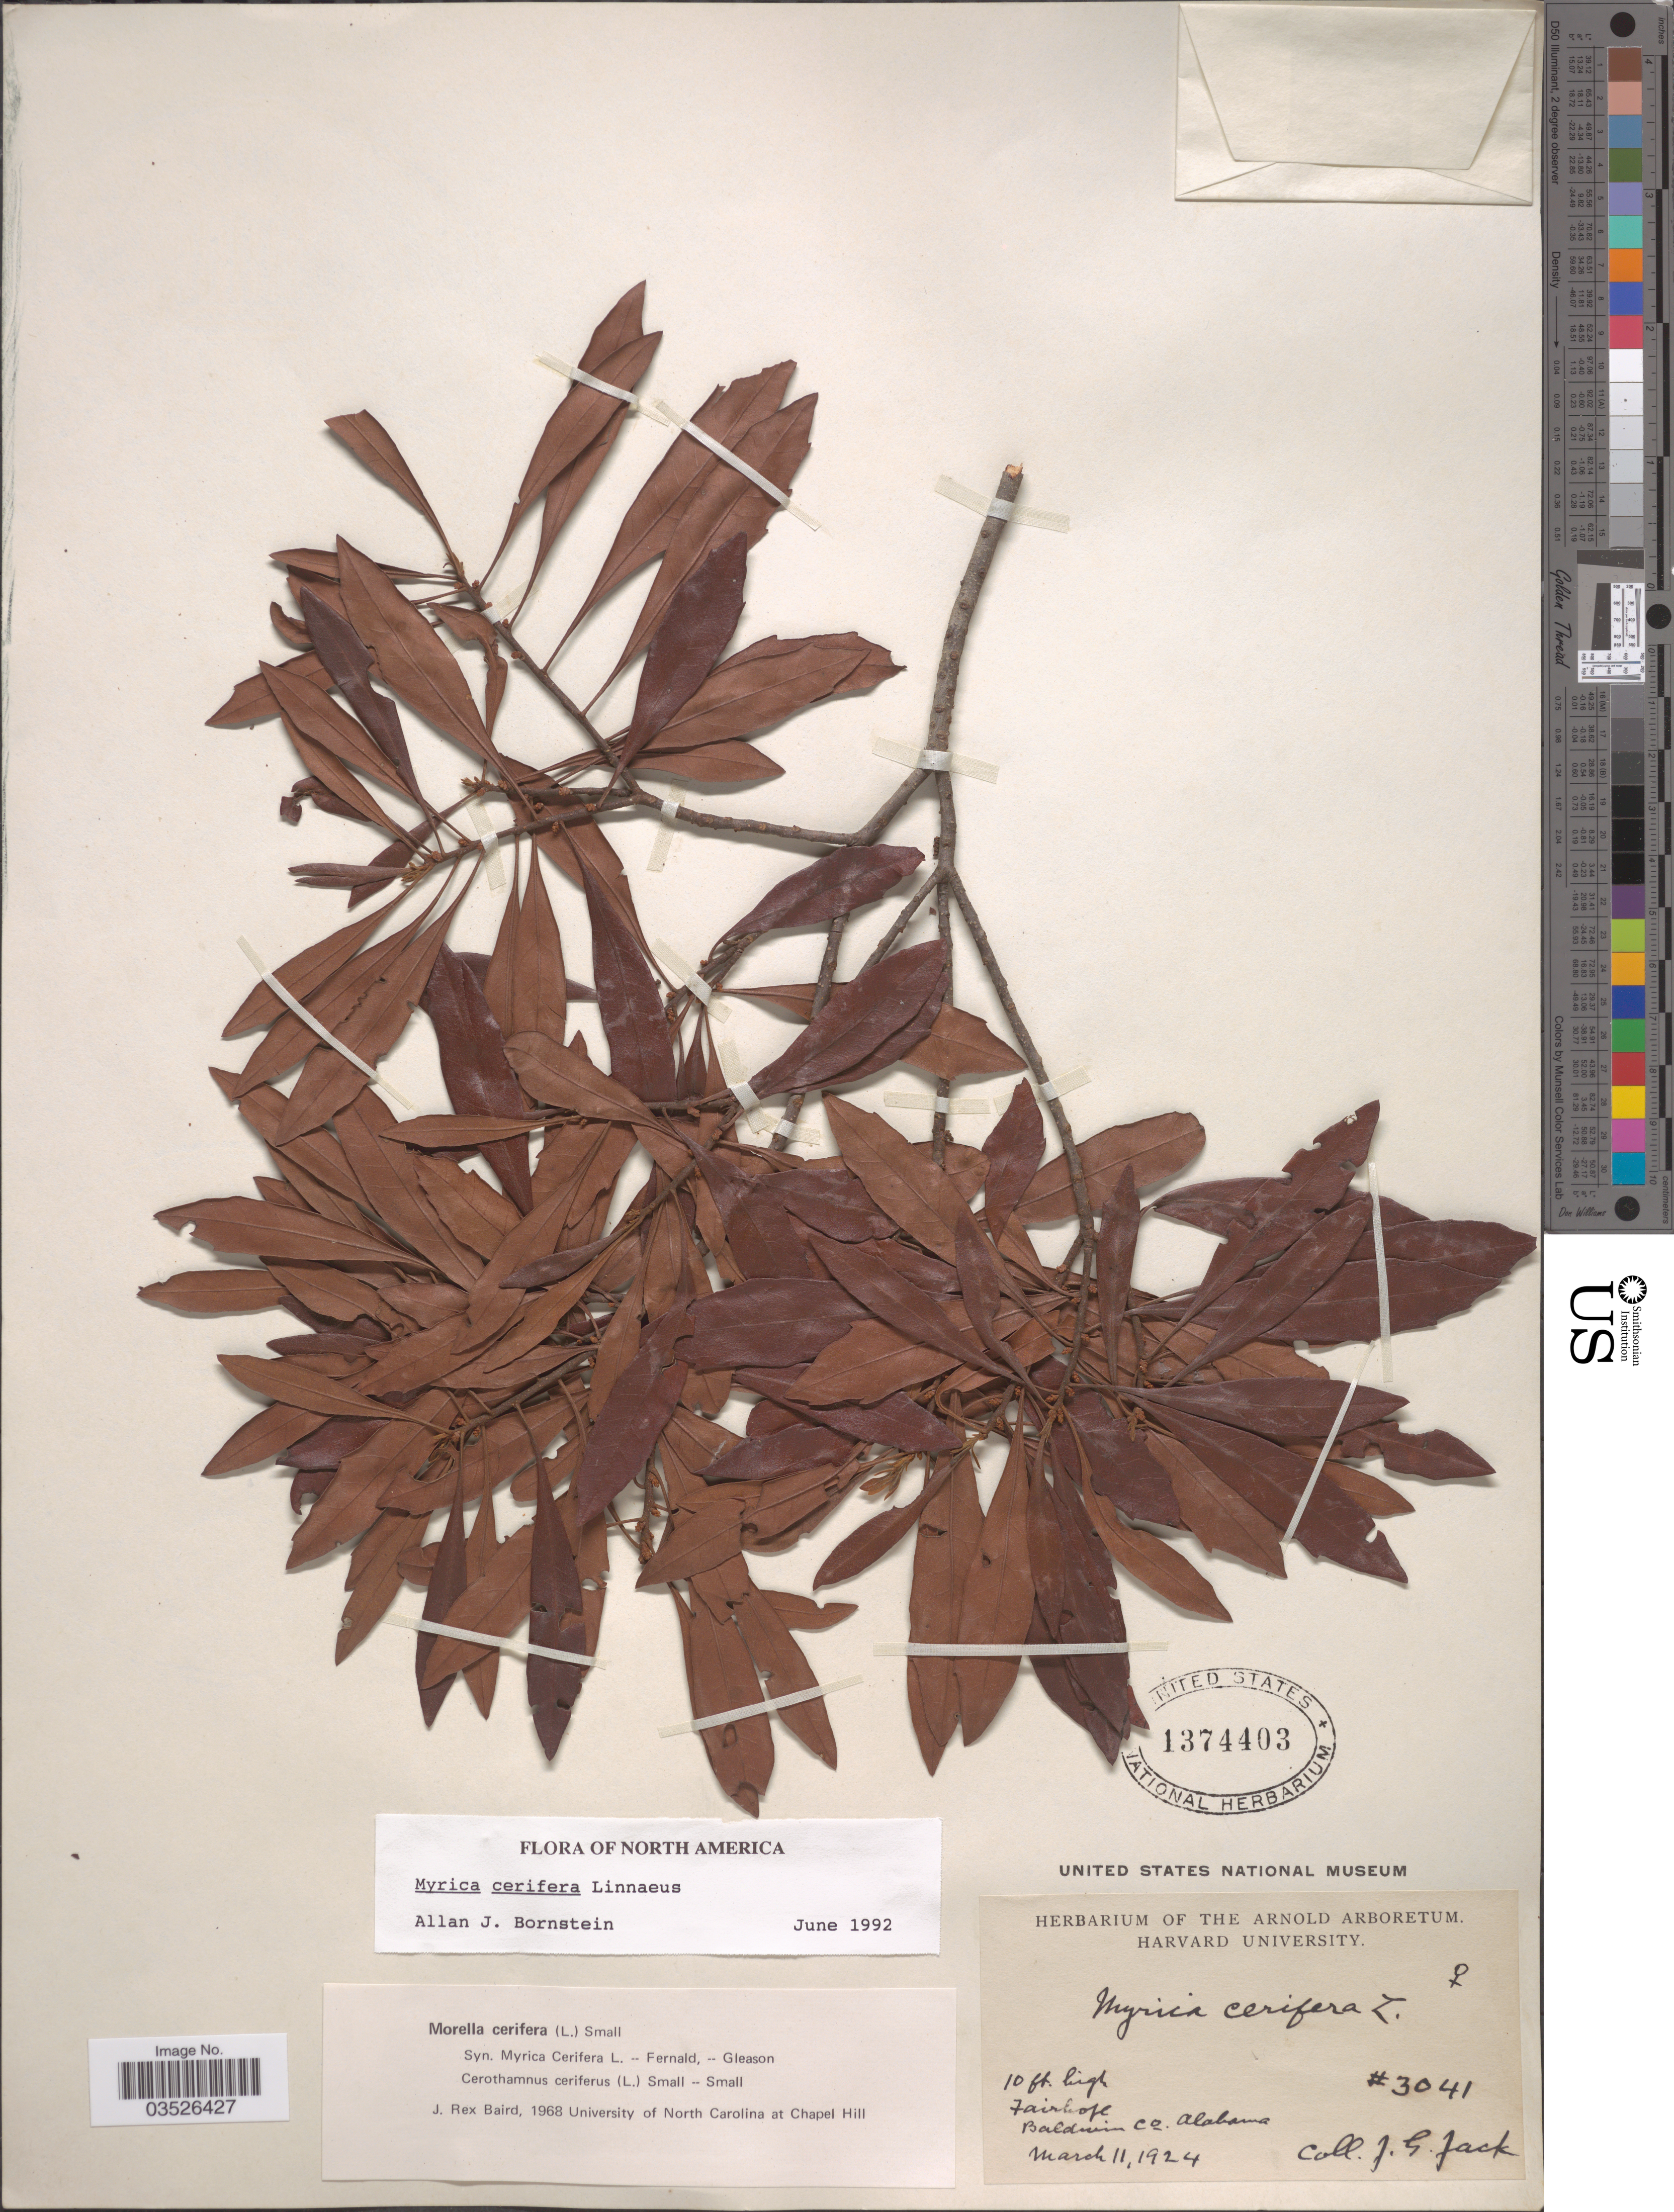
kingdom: Plantae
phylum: Tracheophyta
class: Magnoliopsida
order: Fagales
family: Myricaceae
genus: Morella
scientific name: Morella cerifera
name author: (L.) Small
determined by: Baird, James Rex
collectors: J. G. Jack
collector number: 3041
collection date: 1924-03-11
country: United States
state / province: Alabama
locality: Fairhope. Baldwin Co.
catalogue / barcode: US 1374403